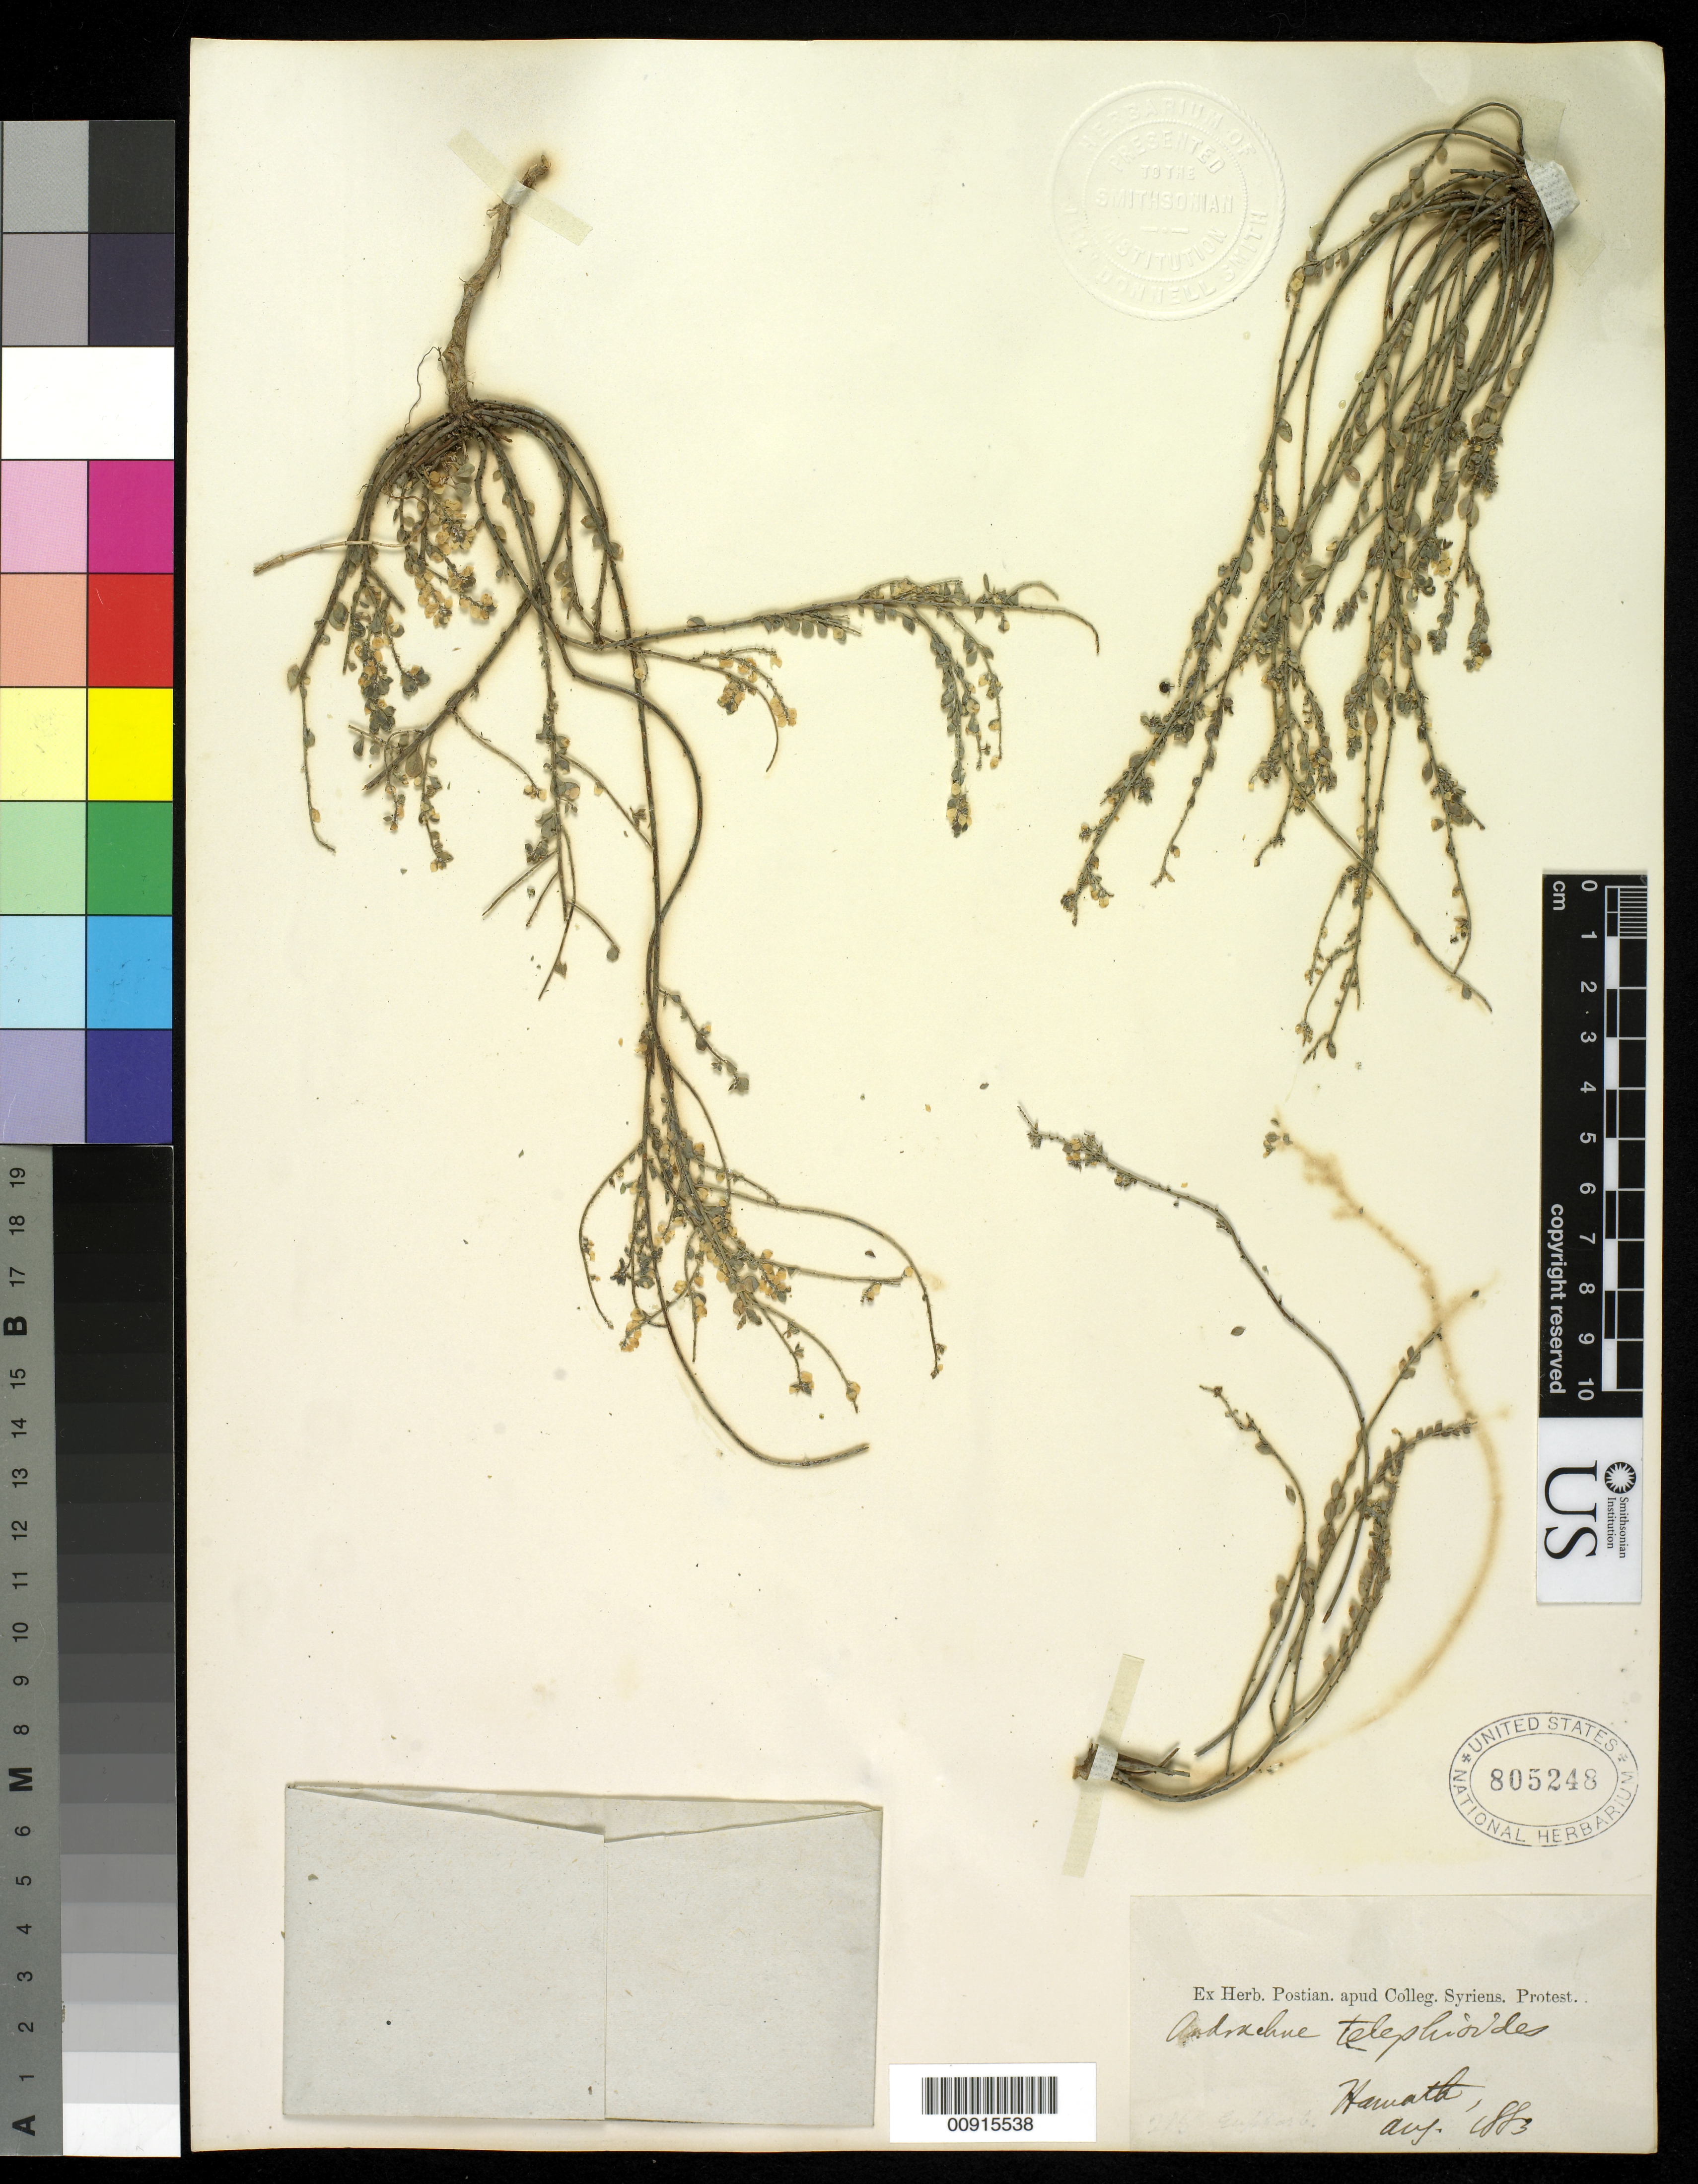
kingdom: Plantae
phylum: Tracheophyta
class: Magnoliopsida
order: Malpighiales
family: Phyllanthaceae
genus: Andrachne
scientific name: Andrachne telephioides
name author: L.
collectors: -. Hawath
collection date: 1883-08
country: Syria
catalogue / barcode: US 805248